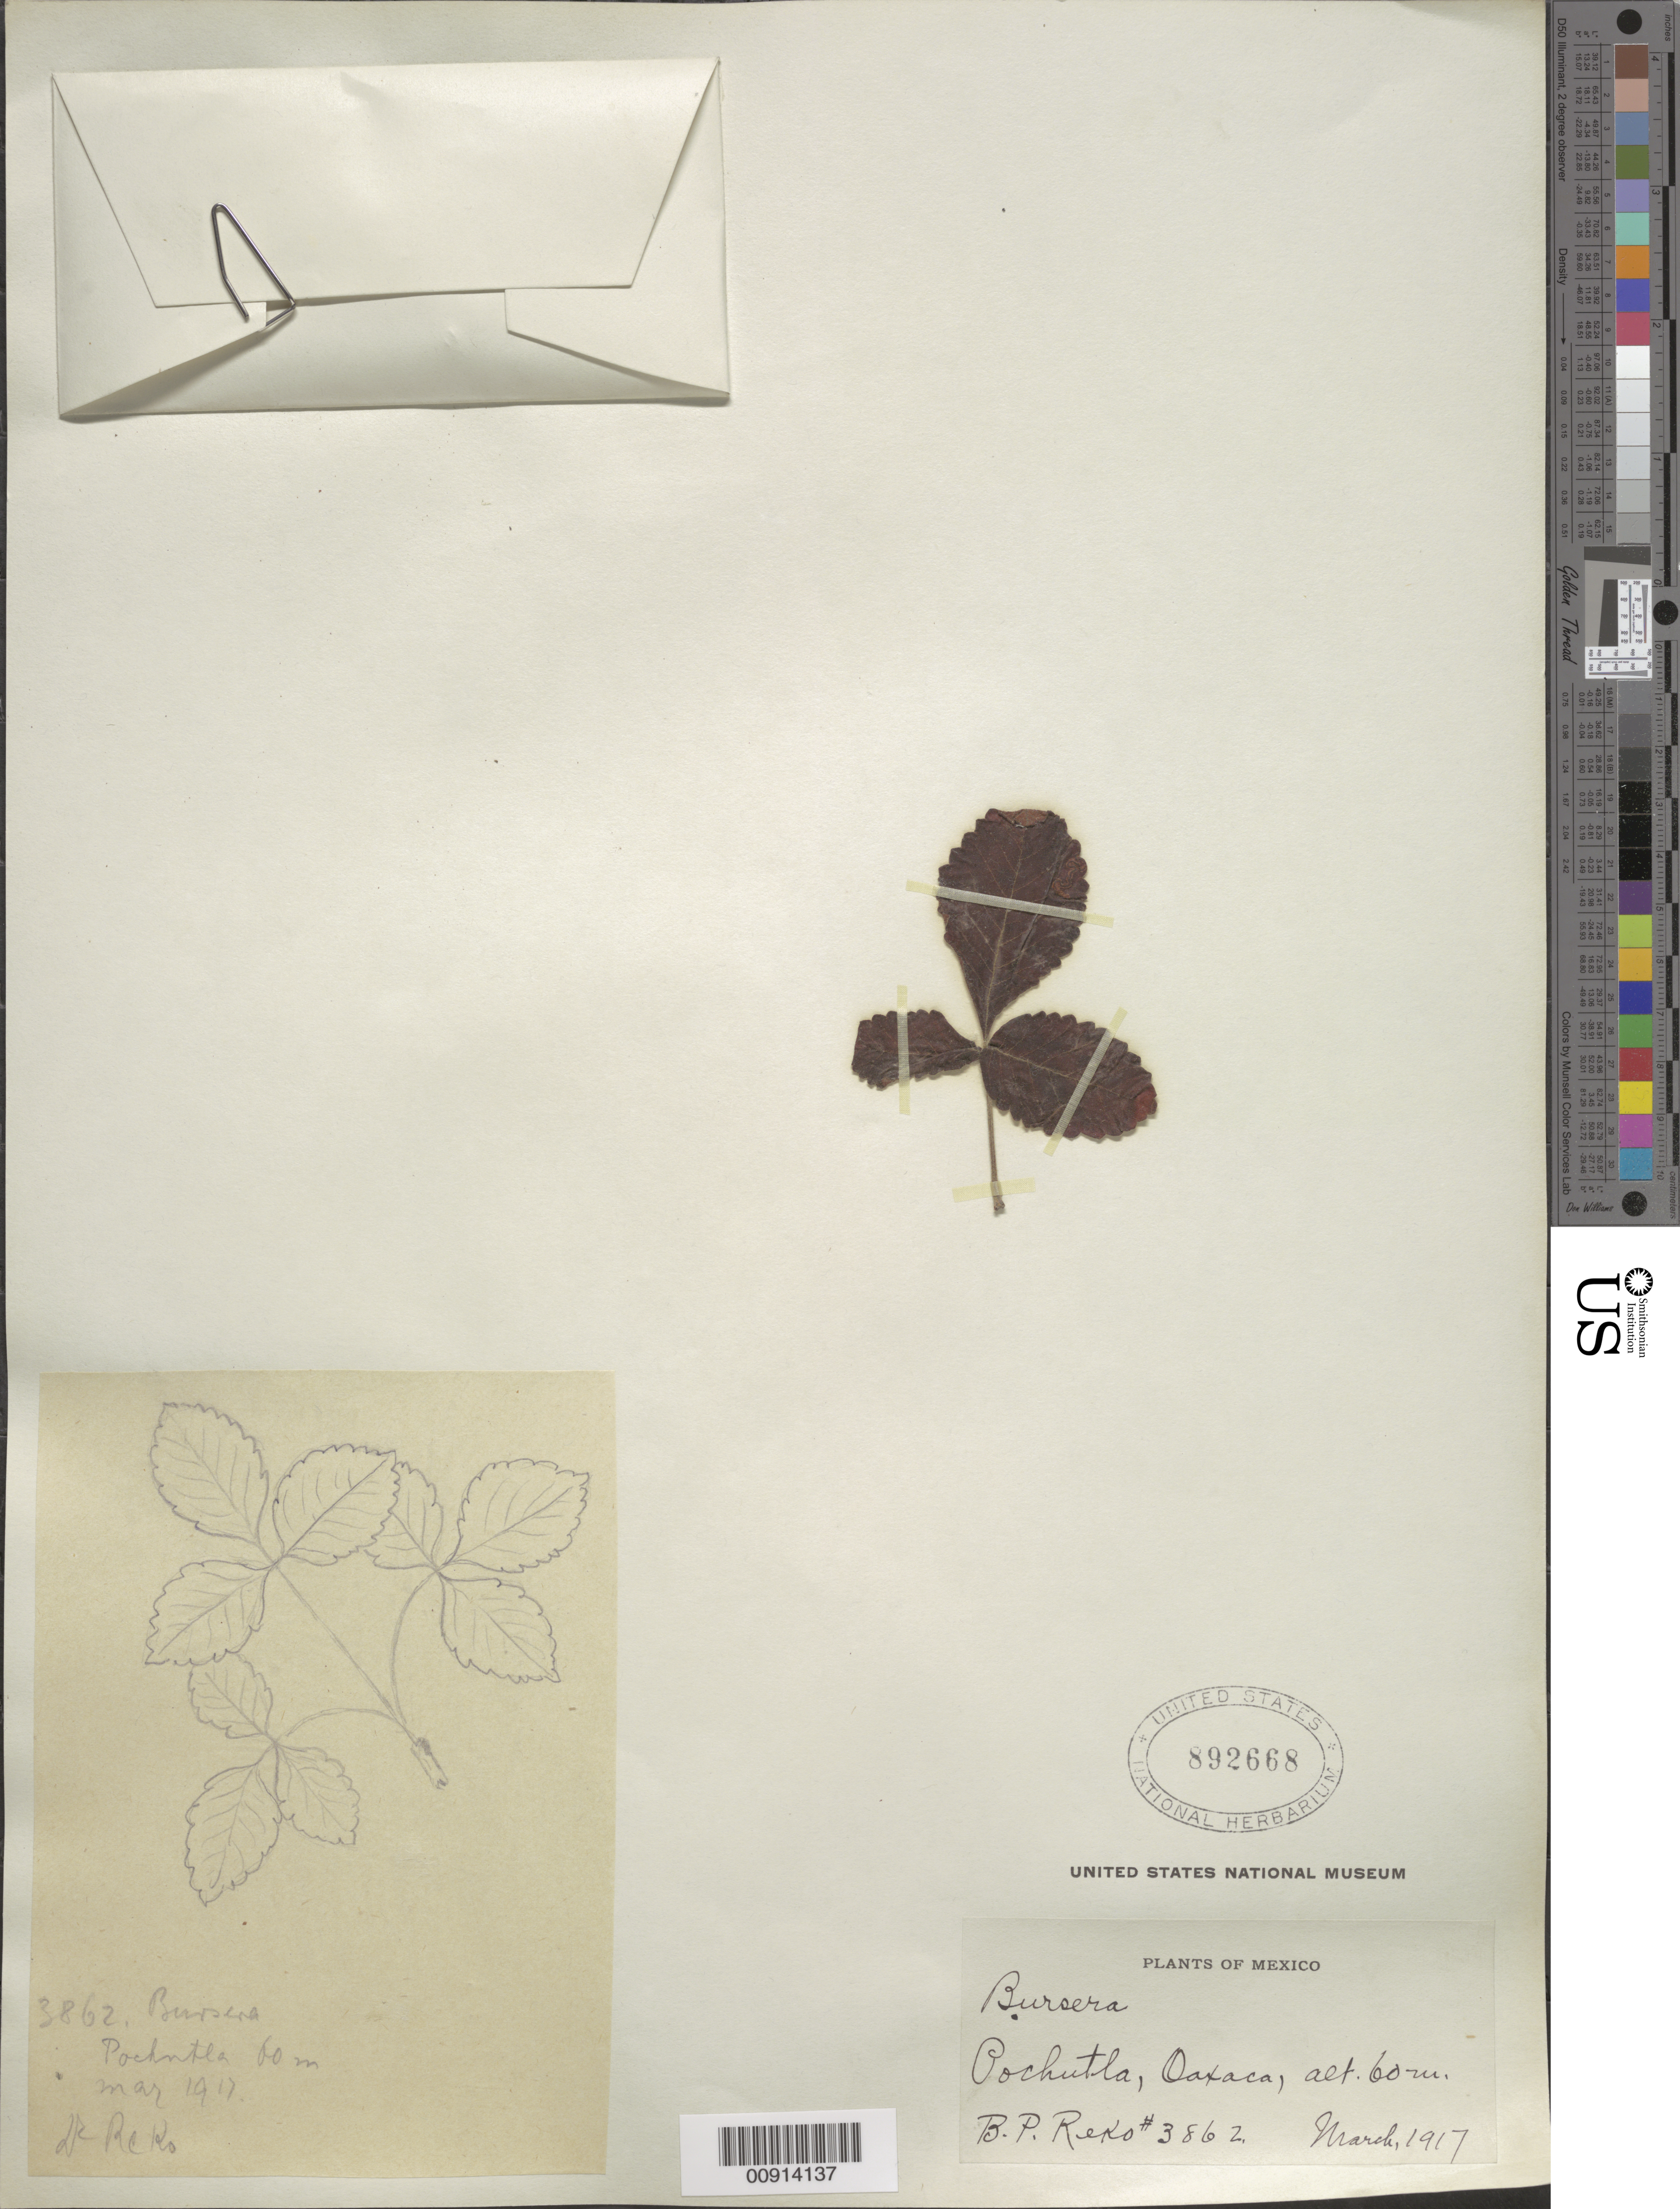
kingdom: Plantae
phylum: Tracheophyta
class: Magnoliopsida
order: Sapindales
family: Burseraceae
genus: Bursera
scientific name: Bursera sp.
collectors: B. P. Reko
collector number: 3862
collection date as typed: Mar 1917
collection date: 1917-03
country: Mexico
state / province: Oaxaca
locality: Pochutla, Oaxaca.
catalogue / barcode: US 892668